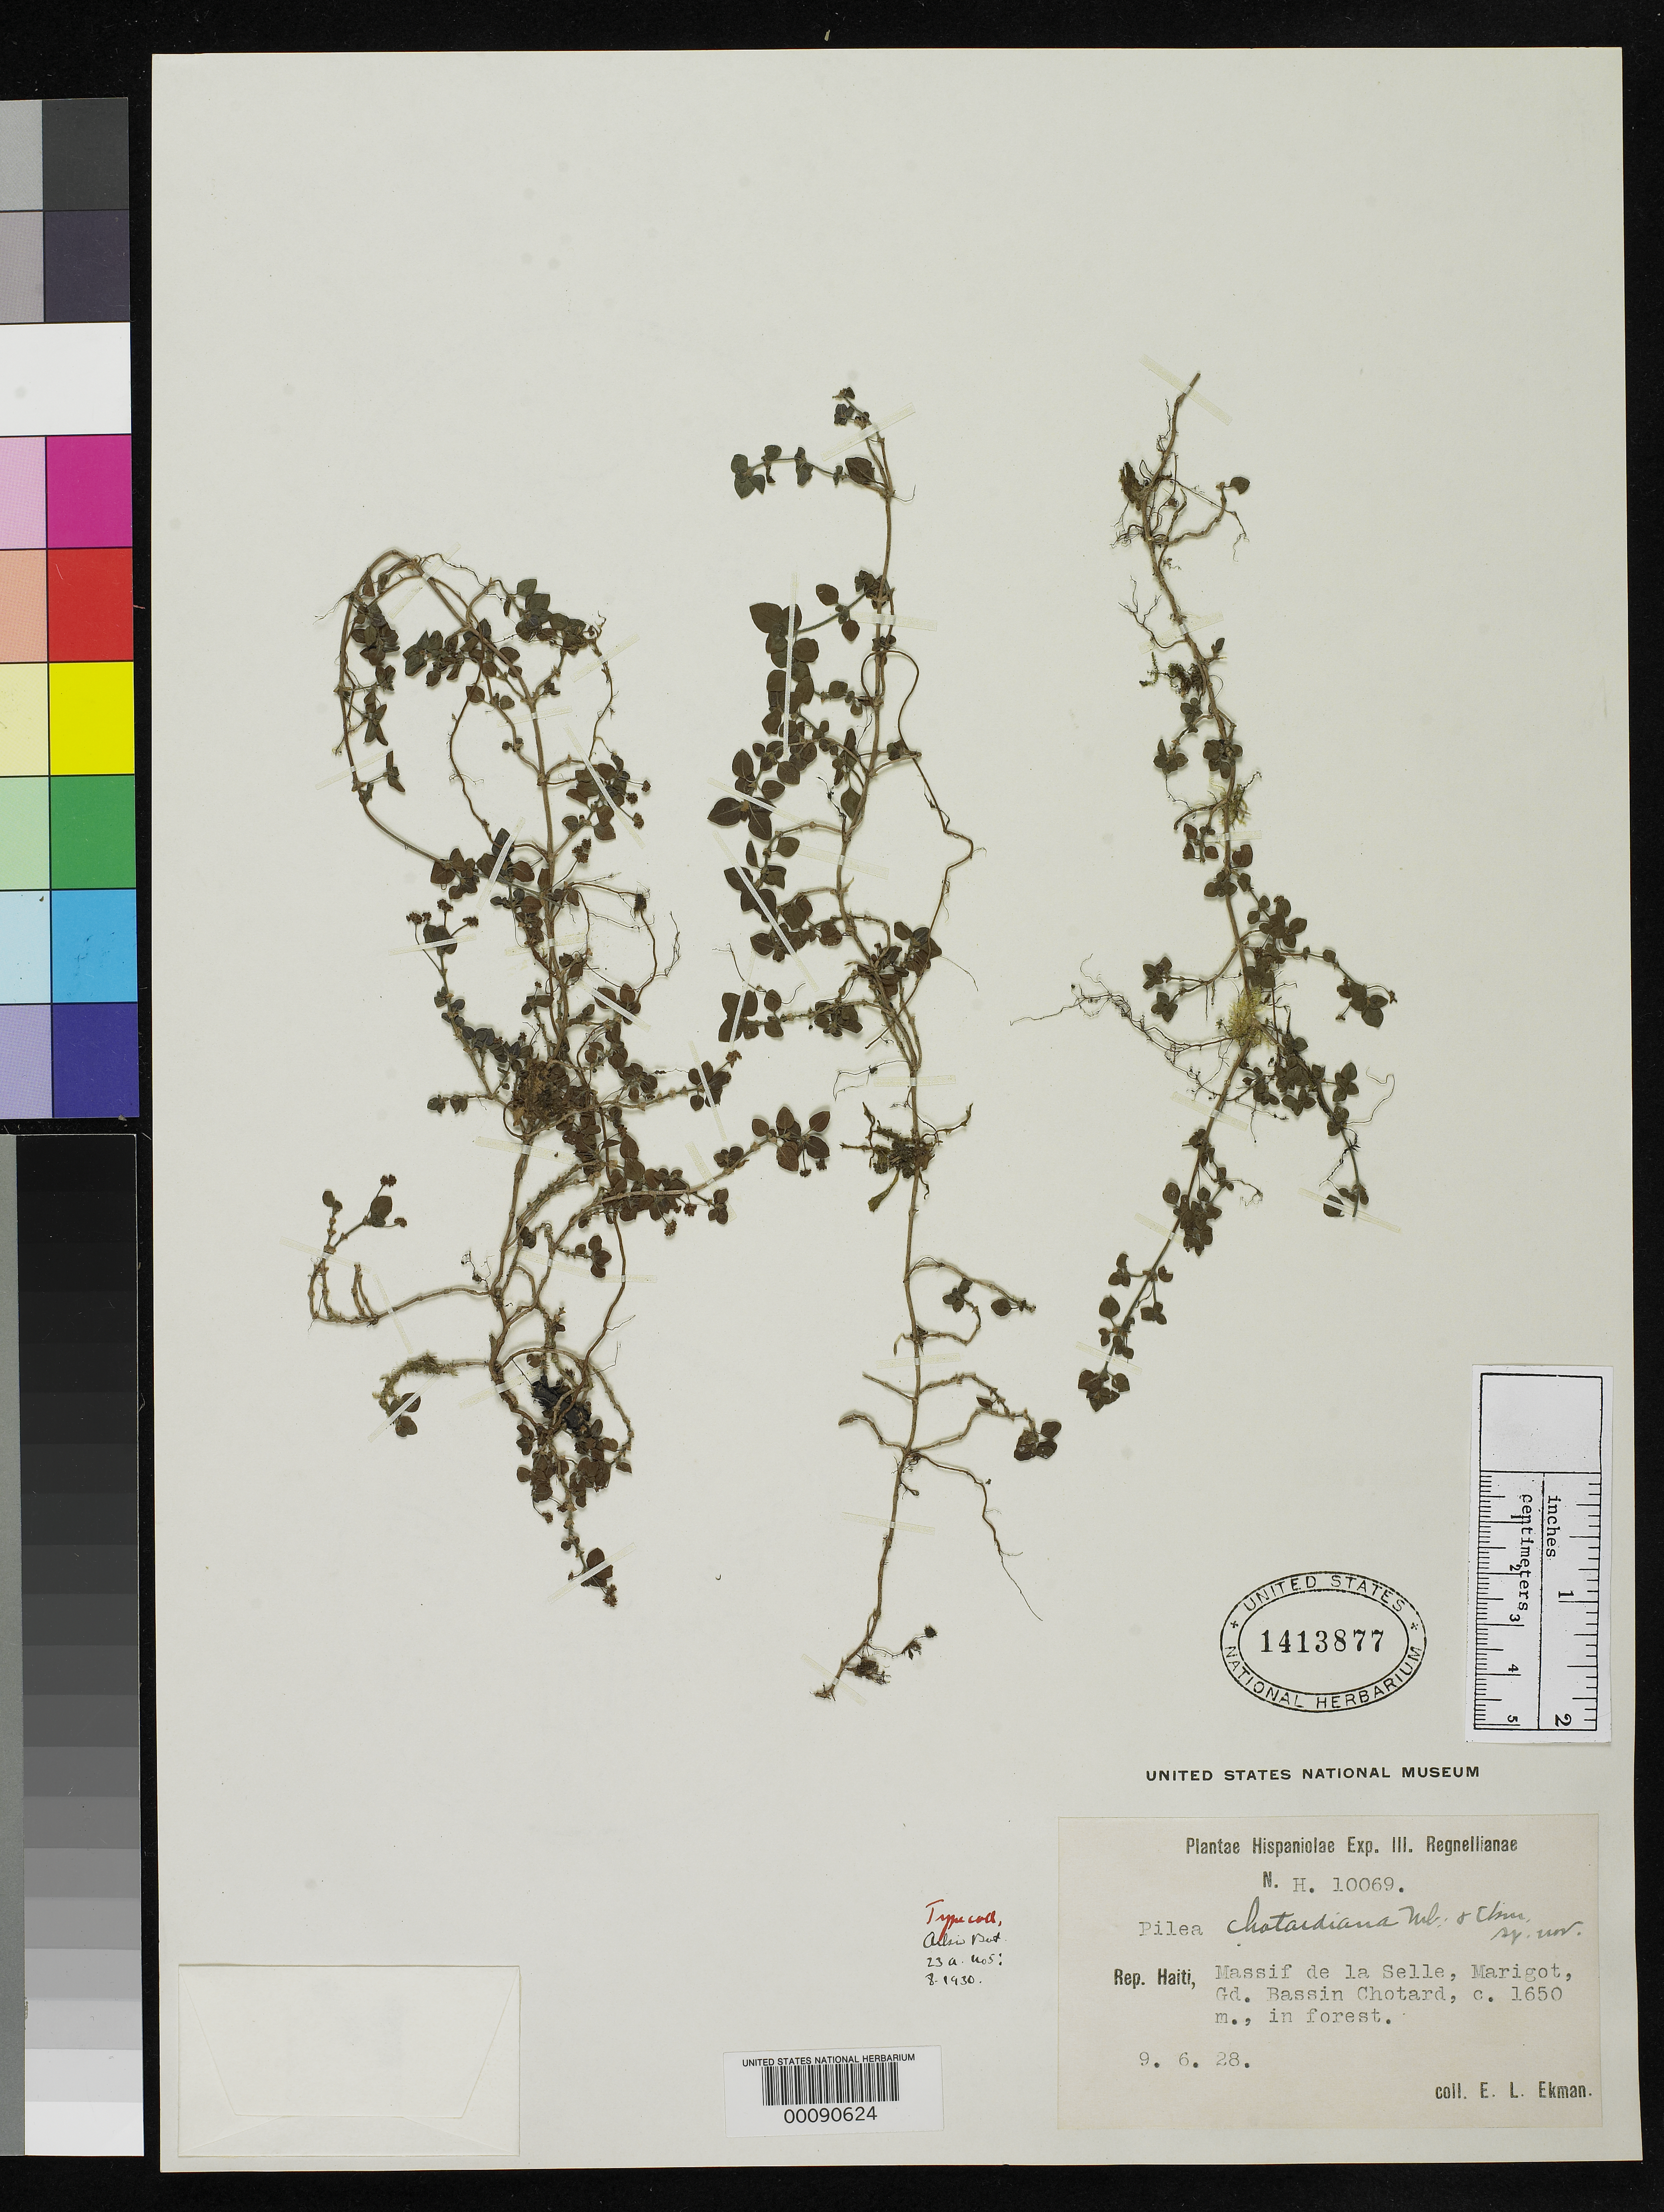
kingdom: Plantae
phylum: Tracheophyta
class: Magnoliopsida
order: Rosales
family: Urticaceae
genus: Pilea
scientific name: Pilea chotardiana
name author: Urb. & Ekman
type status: Isotype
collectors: E. L. Ekman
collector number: H 10069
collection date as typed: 09 Jun 1928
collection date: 1928-06-09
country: Haiti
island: Hispaniola Island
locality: Massif de la Selle, Marigot, Grand Bassin Chotard.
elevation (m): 1650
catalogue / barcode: US 1413877